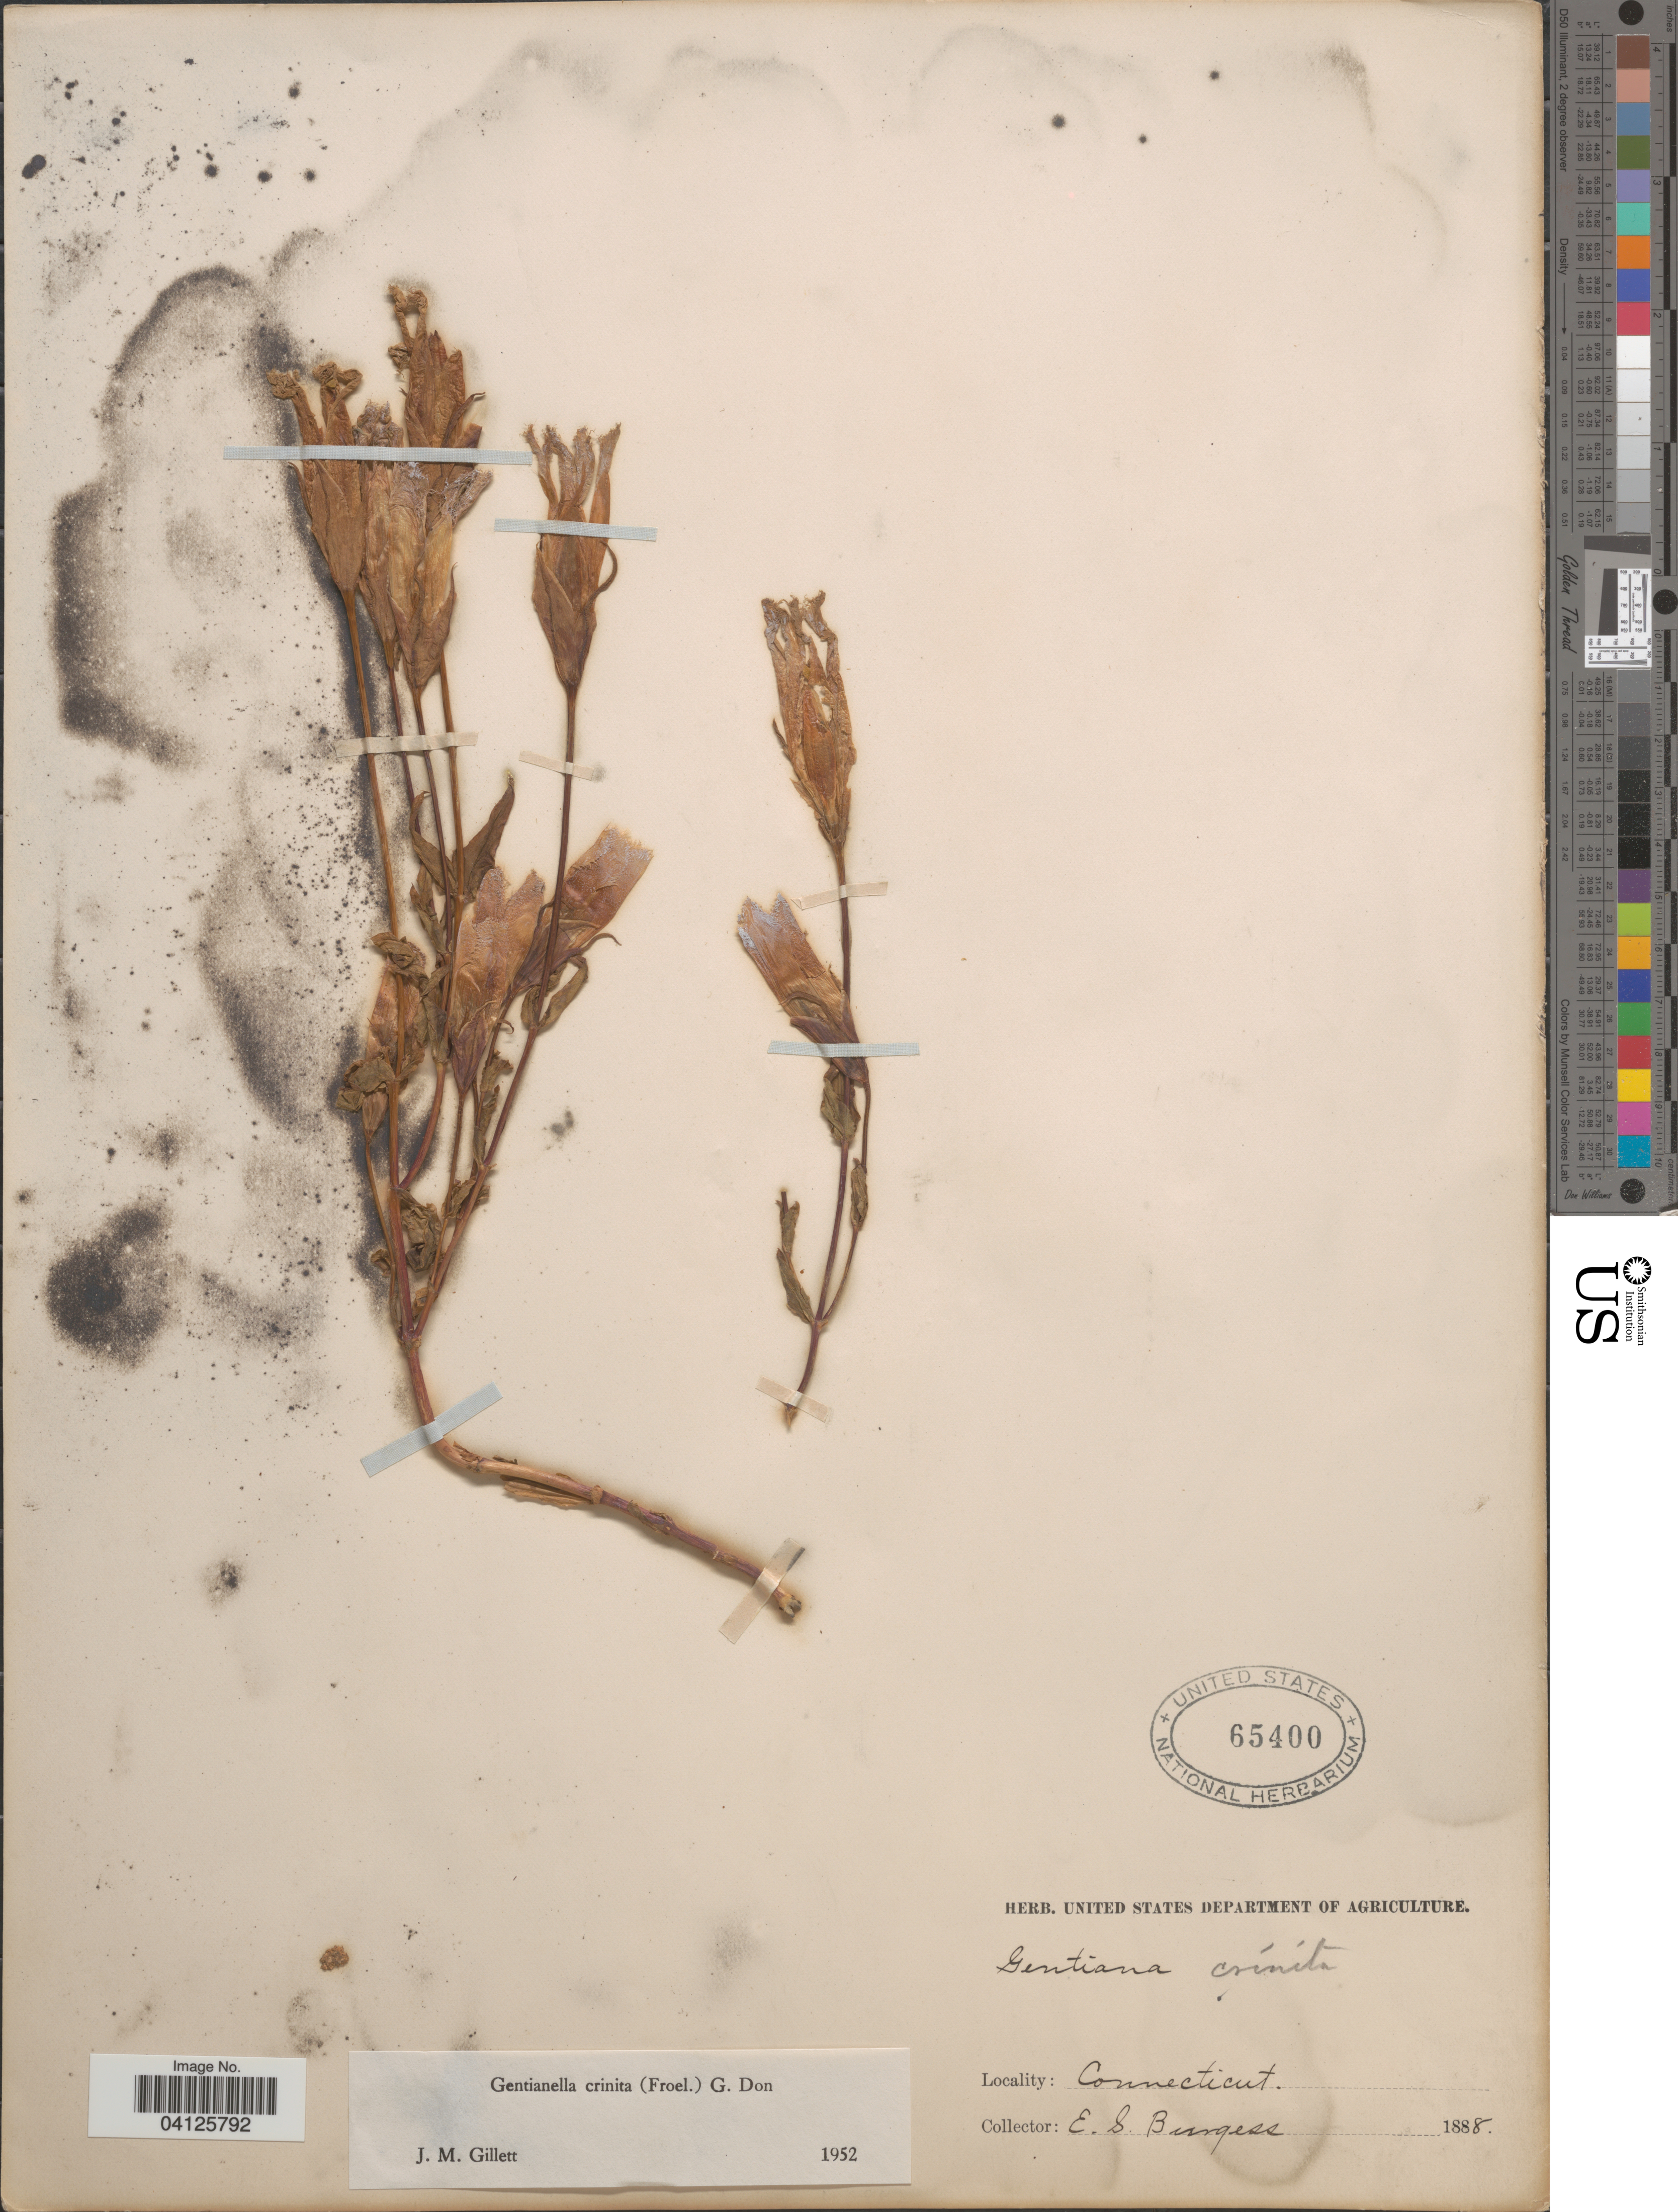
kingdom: Plantae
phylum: Tracheophyta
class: Magnoliopsida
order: Gentianales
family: Gentianaceae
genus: Gentianella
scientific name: Gentianella crinita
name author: (Froel.) G. Don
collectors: E. Burgess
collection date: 1888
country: United States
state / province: Connecticut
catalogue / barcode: US 65400